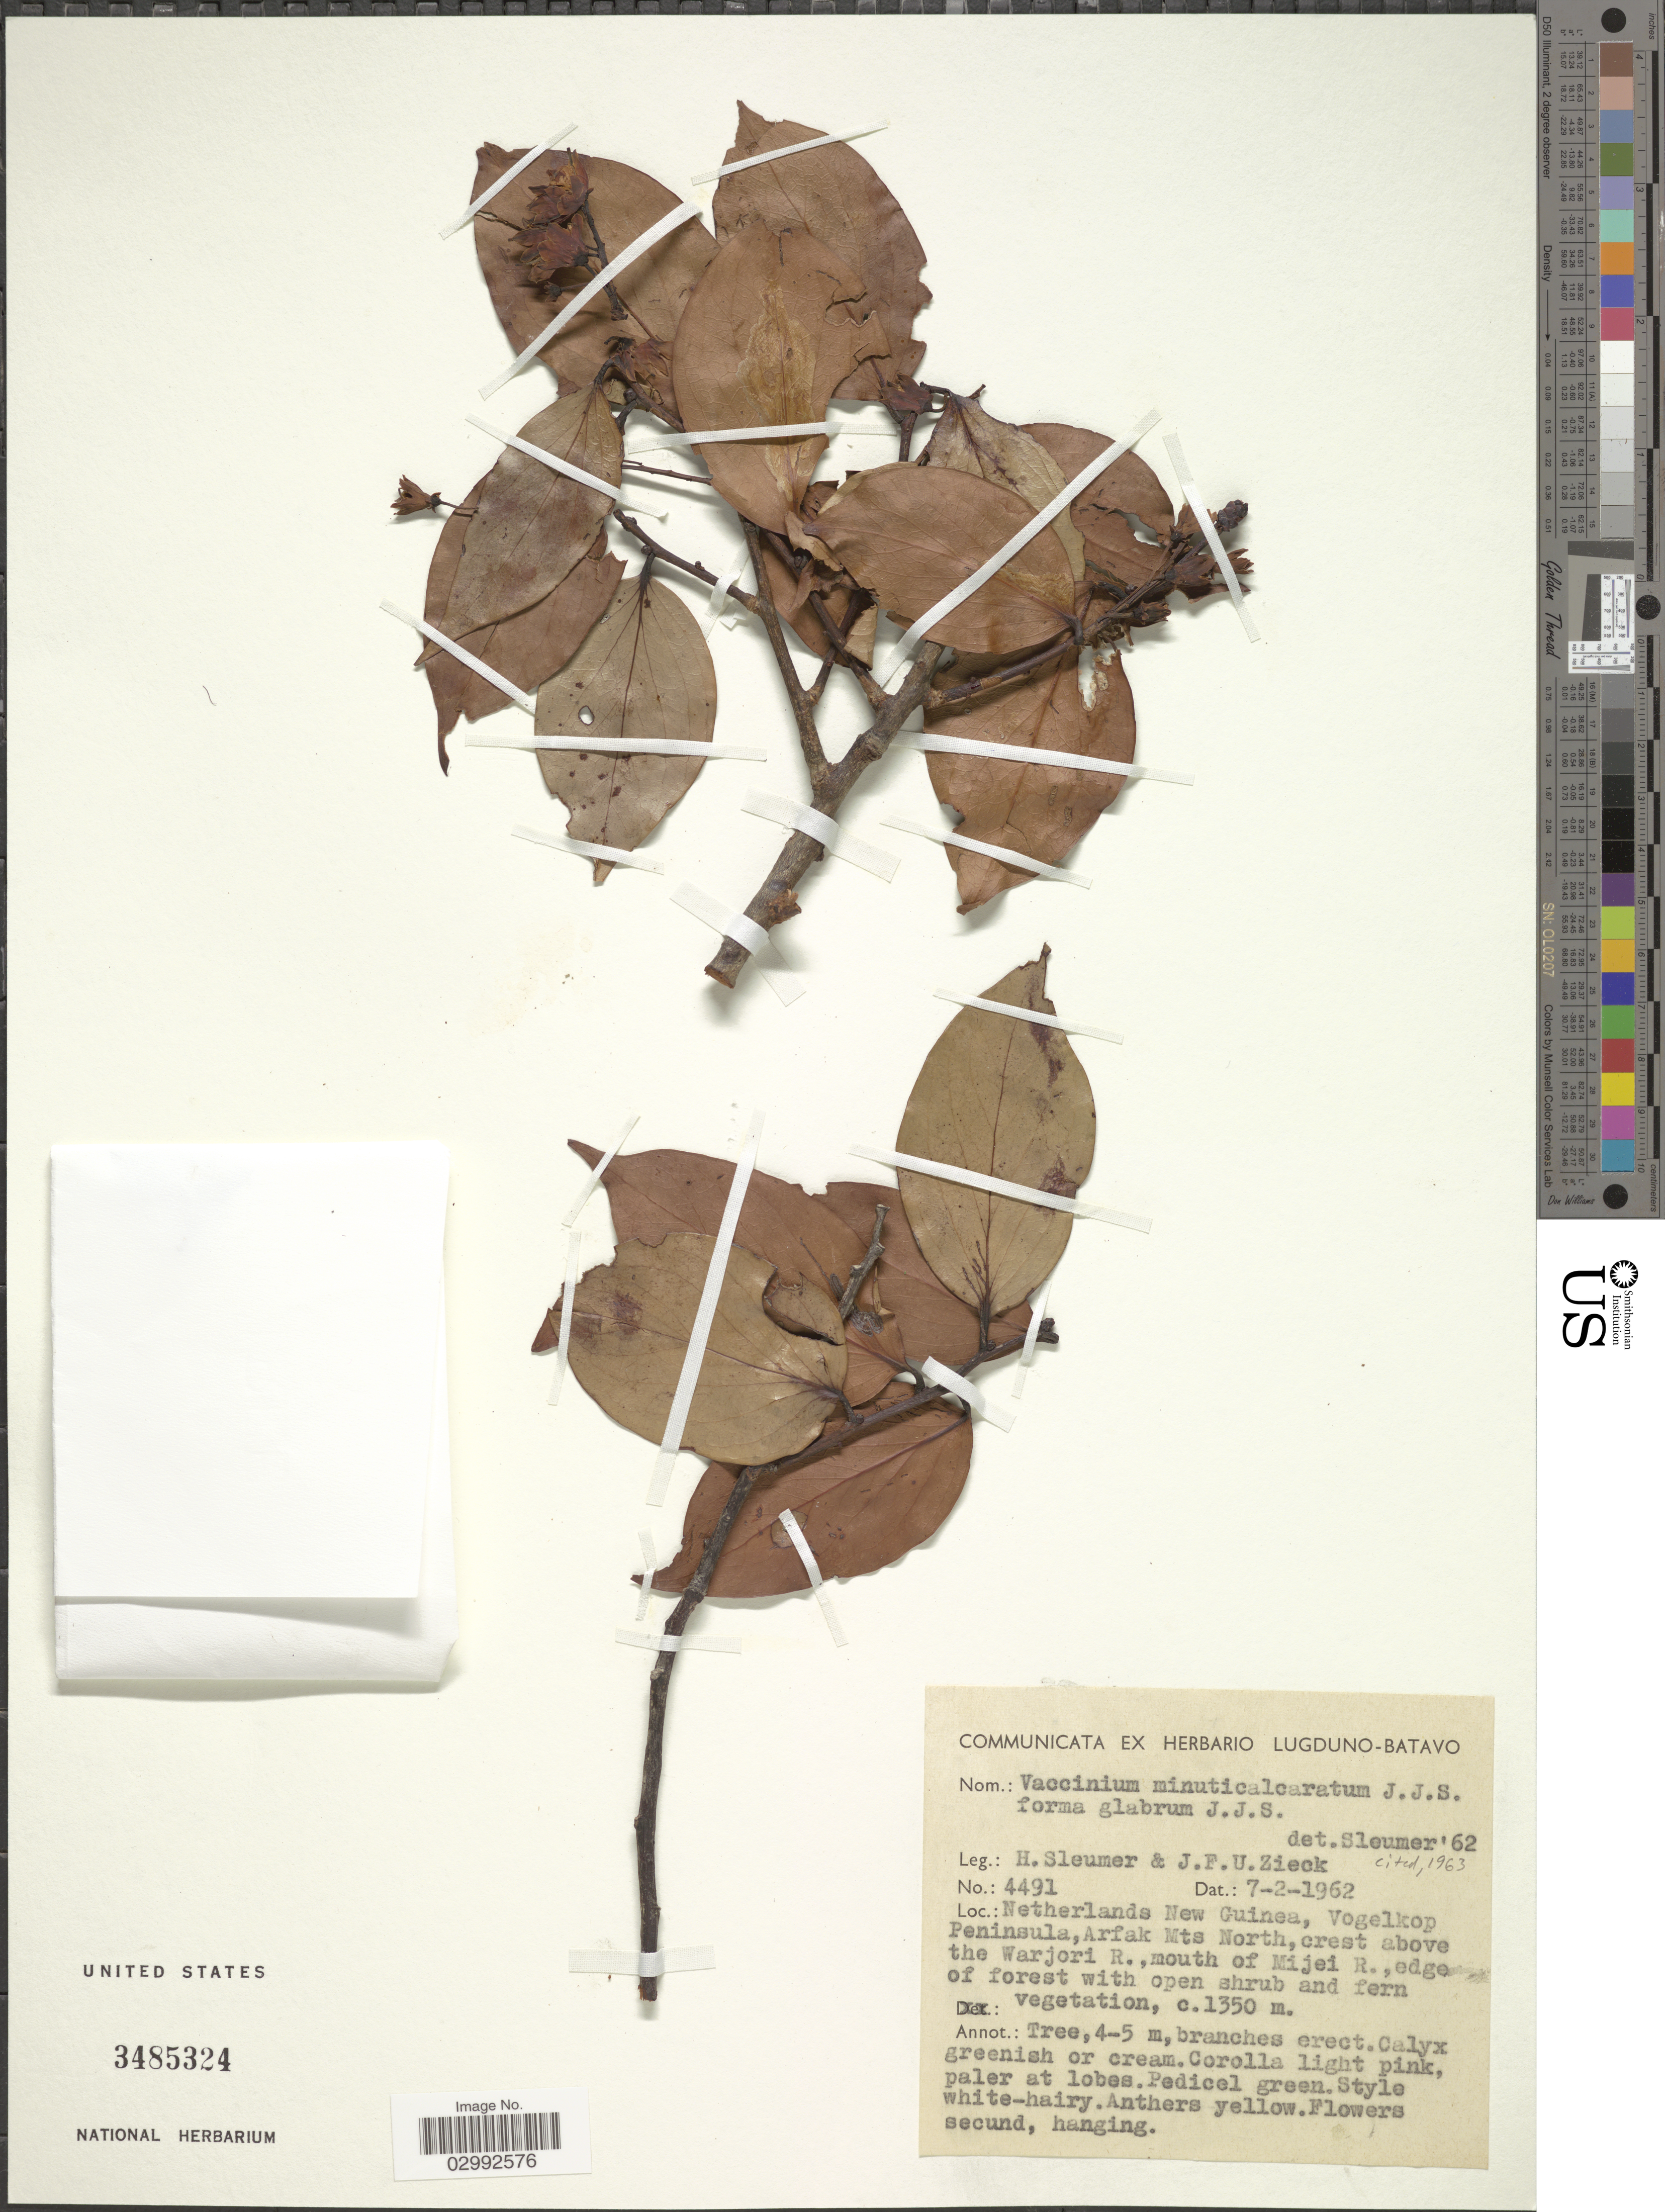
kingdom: Plantae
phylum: Tracheophyta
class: Magnoliopsida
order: Ericales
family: Ericaceae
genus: Vaccinium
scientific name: Vaccinium minuticalcaratum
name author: J.Jay Sm.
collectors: H. O. Sleumer & J. Zieck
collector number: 4491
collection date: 1962-02-07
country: Indonesia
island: New Guinea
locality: Netherlands New Guinea, Vogelkop Peninsula, Arfak Mrs North, crest above the Warjori R., mouth of Mijei R.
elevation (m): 1350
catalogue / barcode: US 3485324